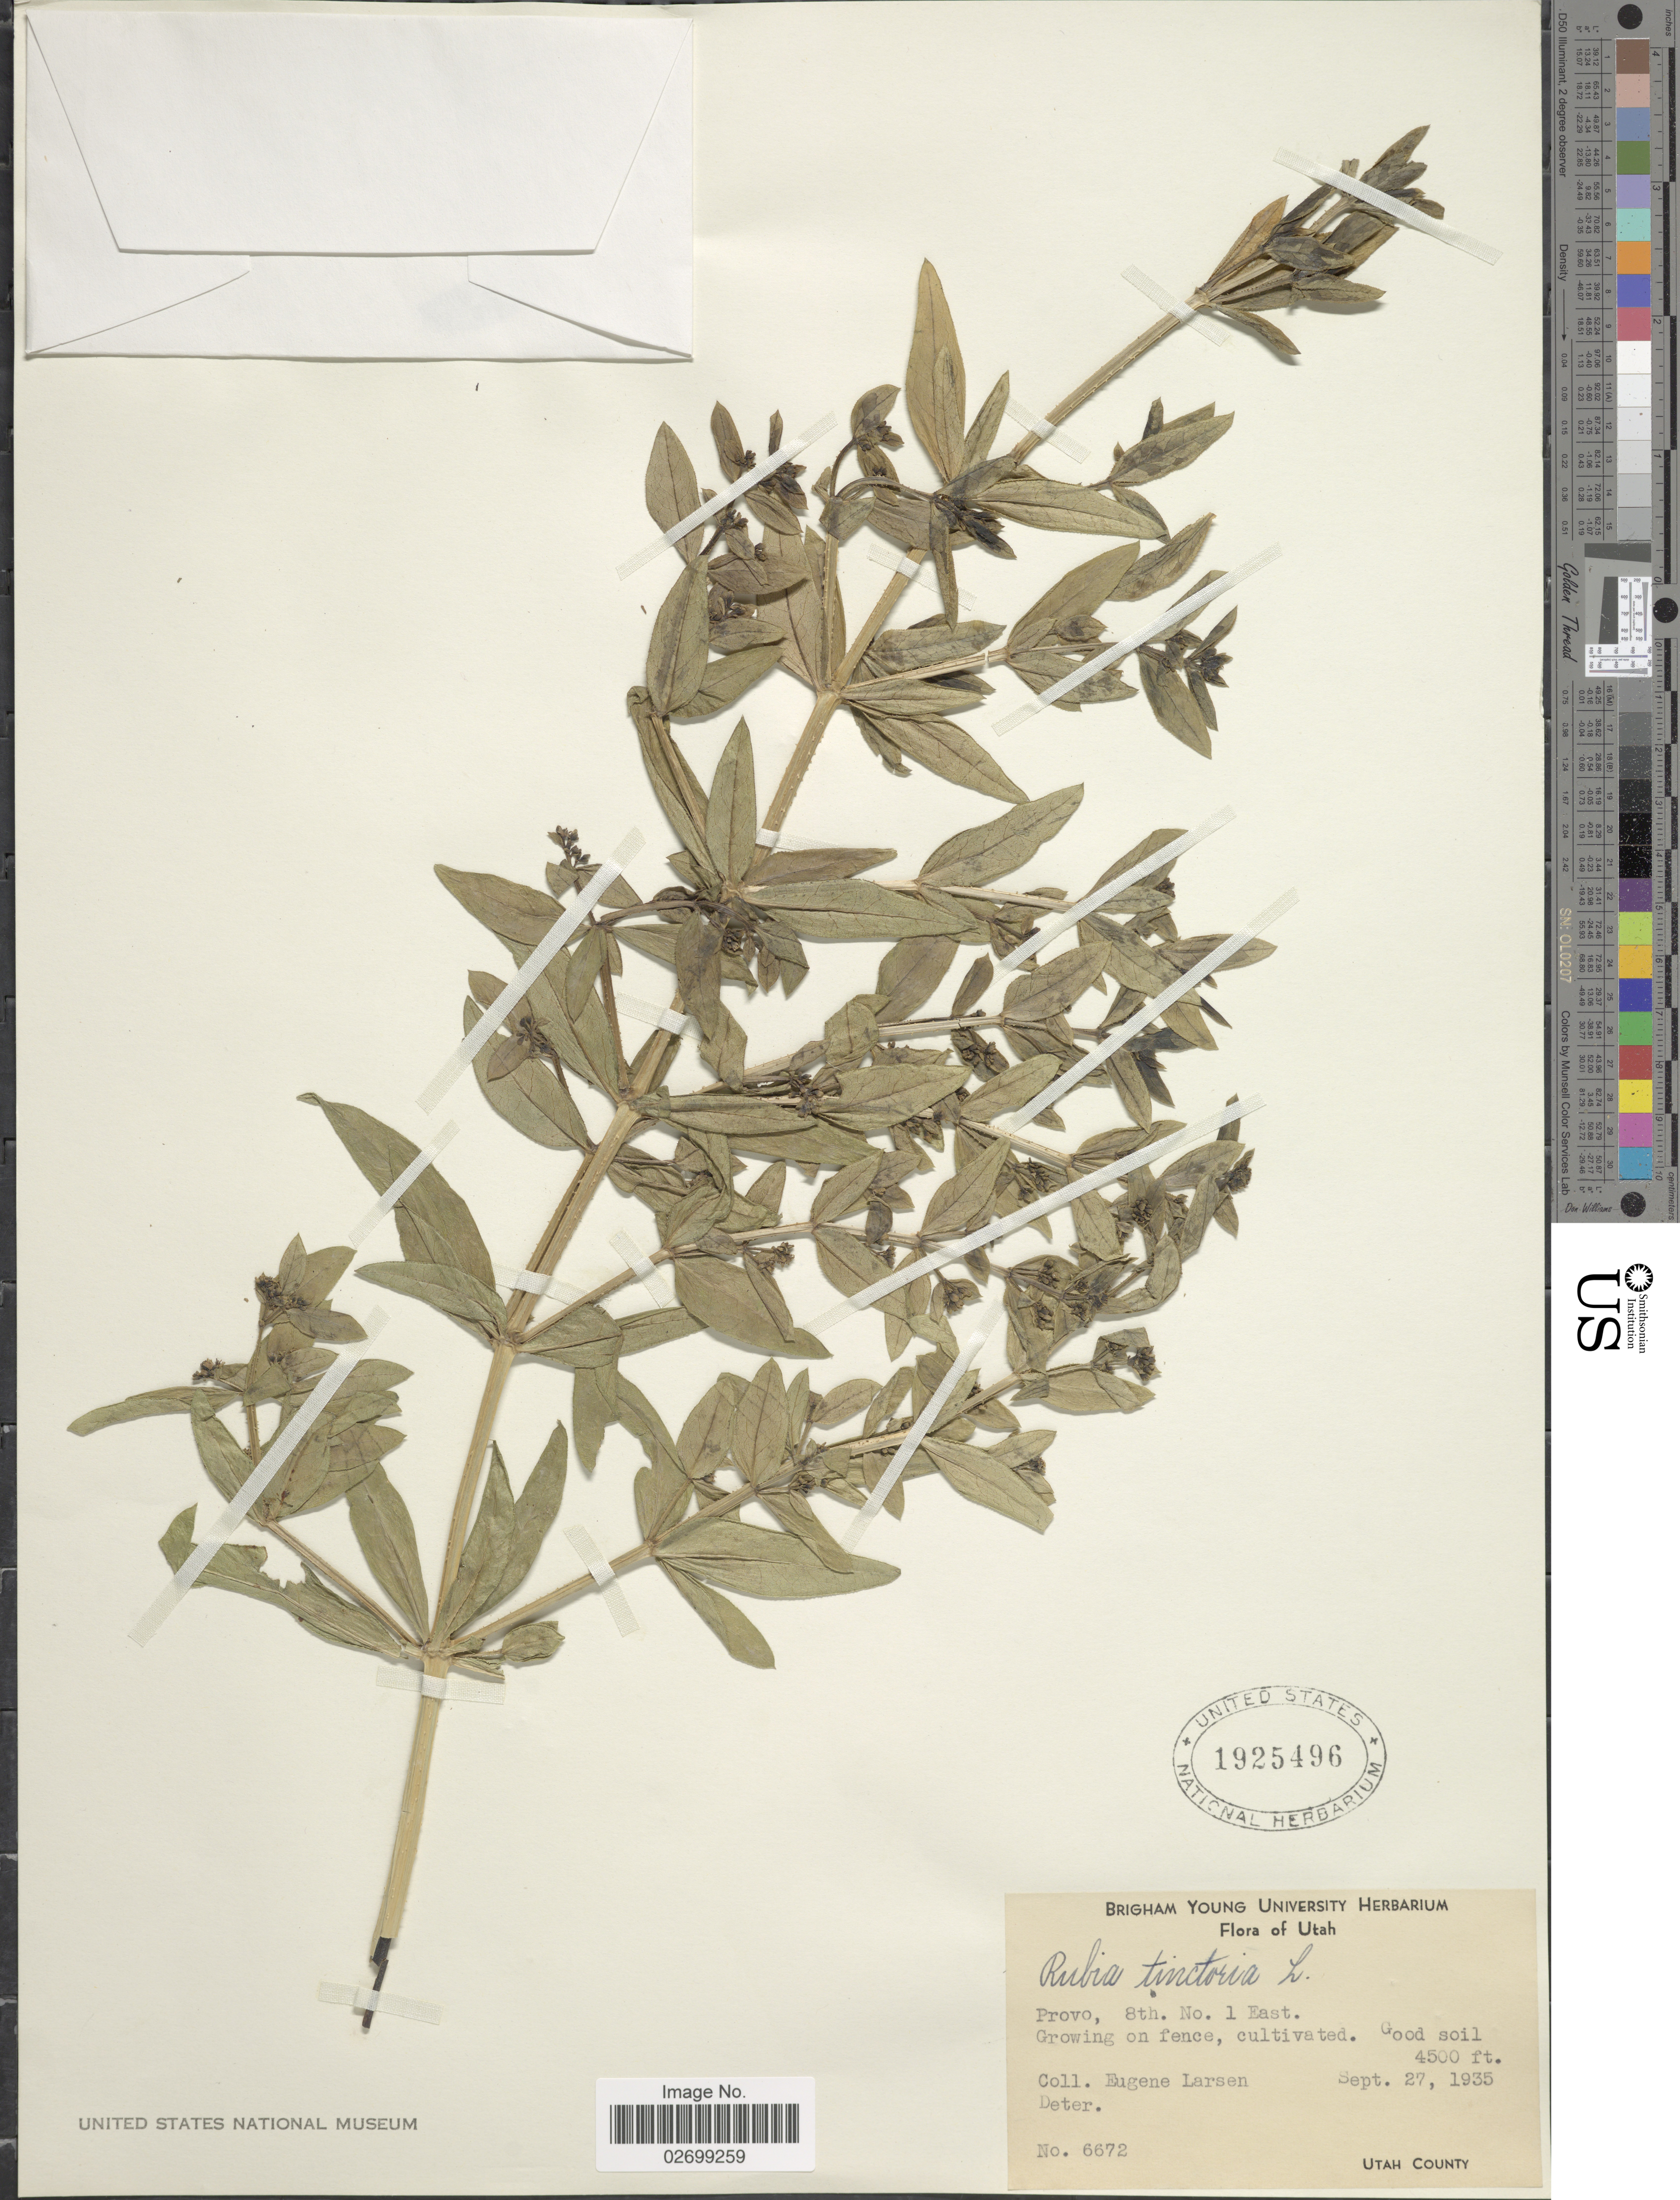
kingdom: Plantae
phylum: Tracheophyta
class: Magnoliopsida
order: Gentianales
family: Rubiaceae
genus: Rubia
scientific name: Rubia tinctorum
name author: L.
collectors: E. Larsen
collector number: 6672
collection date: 1935-09-27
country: United States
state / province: Utah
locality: Provo, 8th. No.1 East, growing on fence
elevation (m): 1372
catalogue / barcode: US 1925496